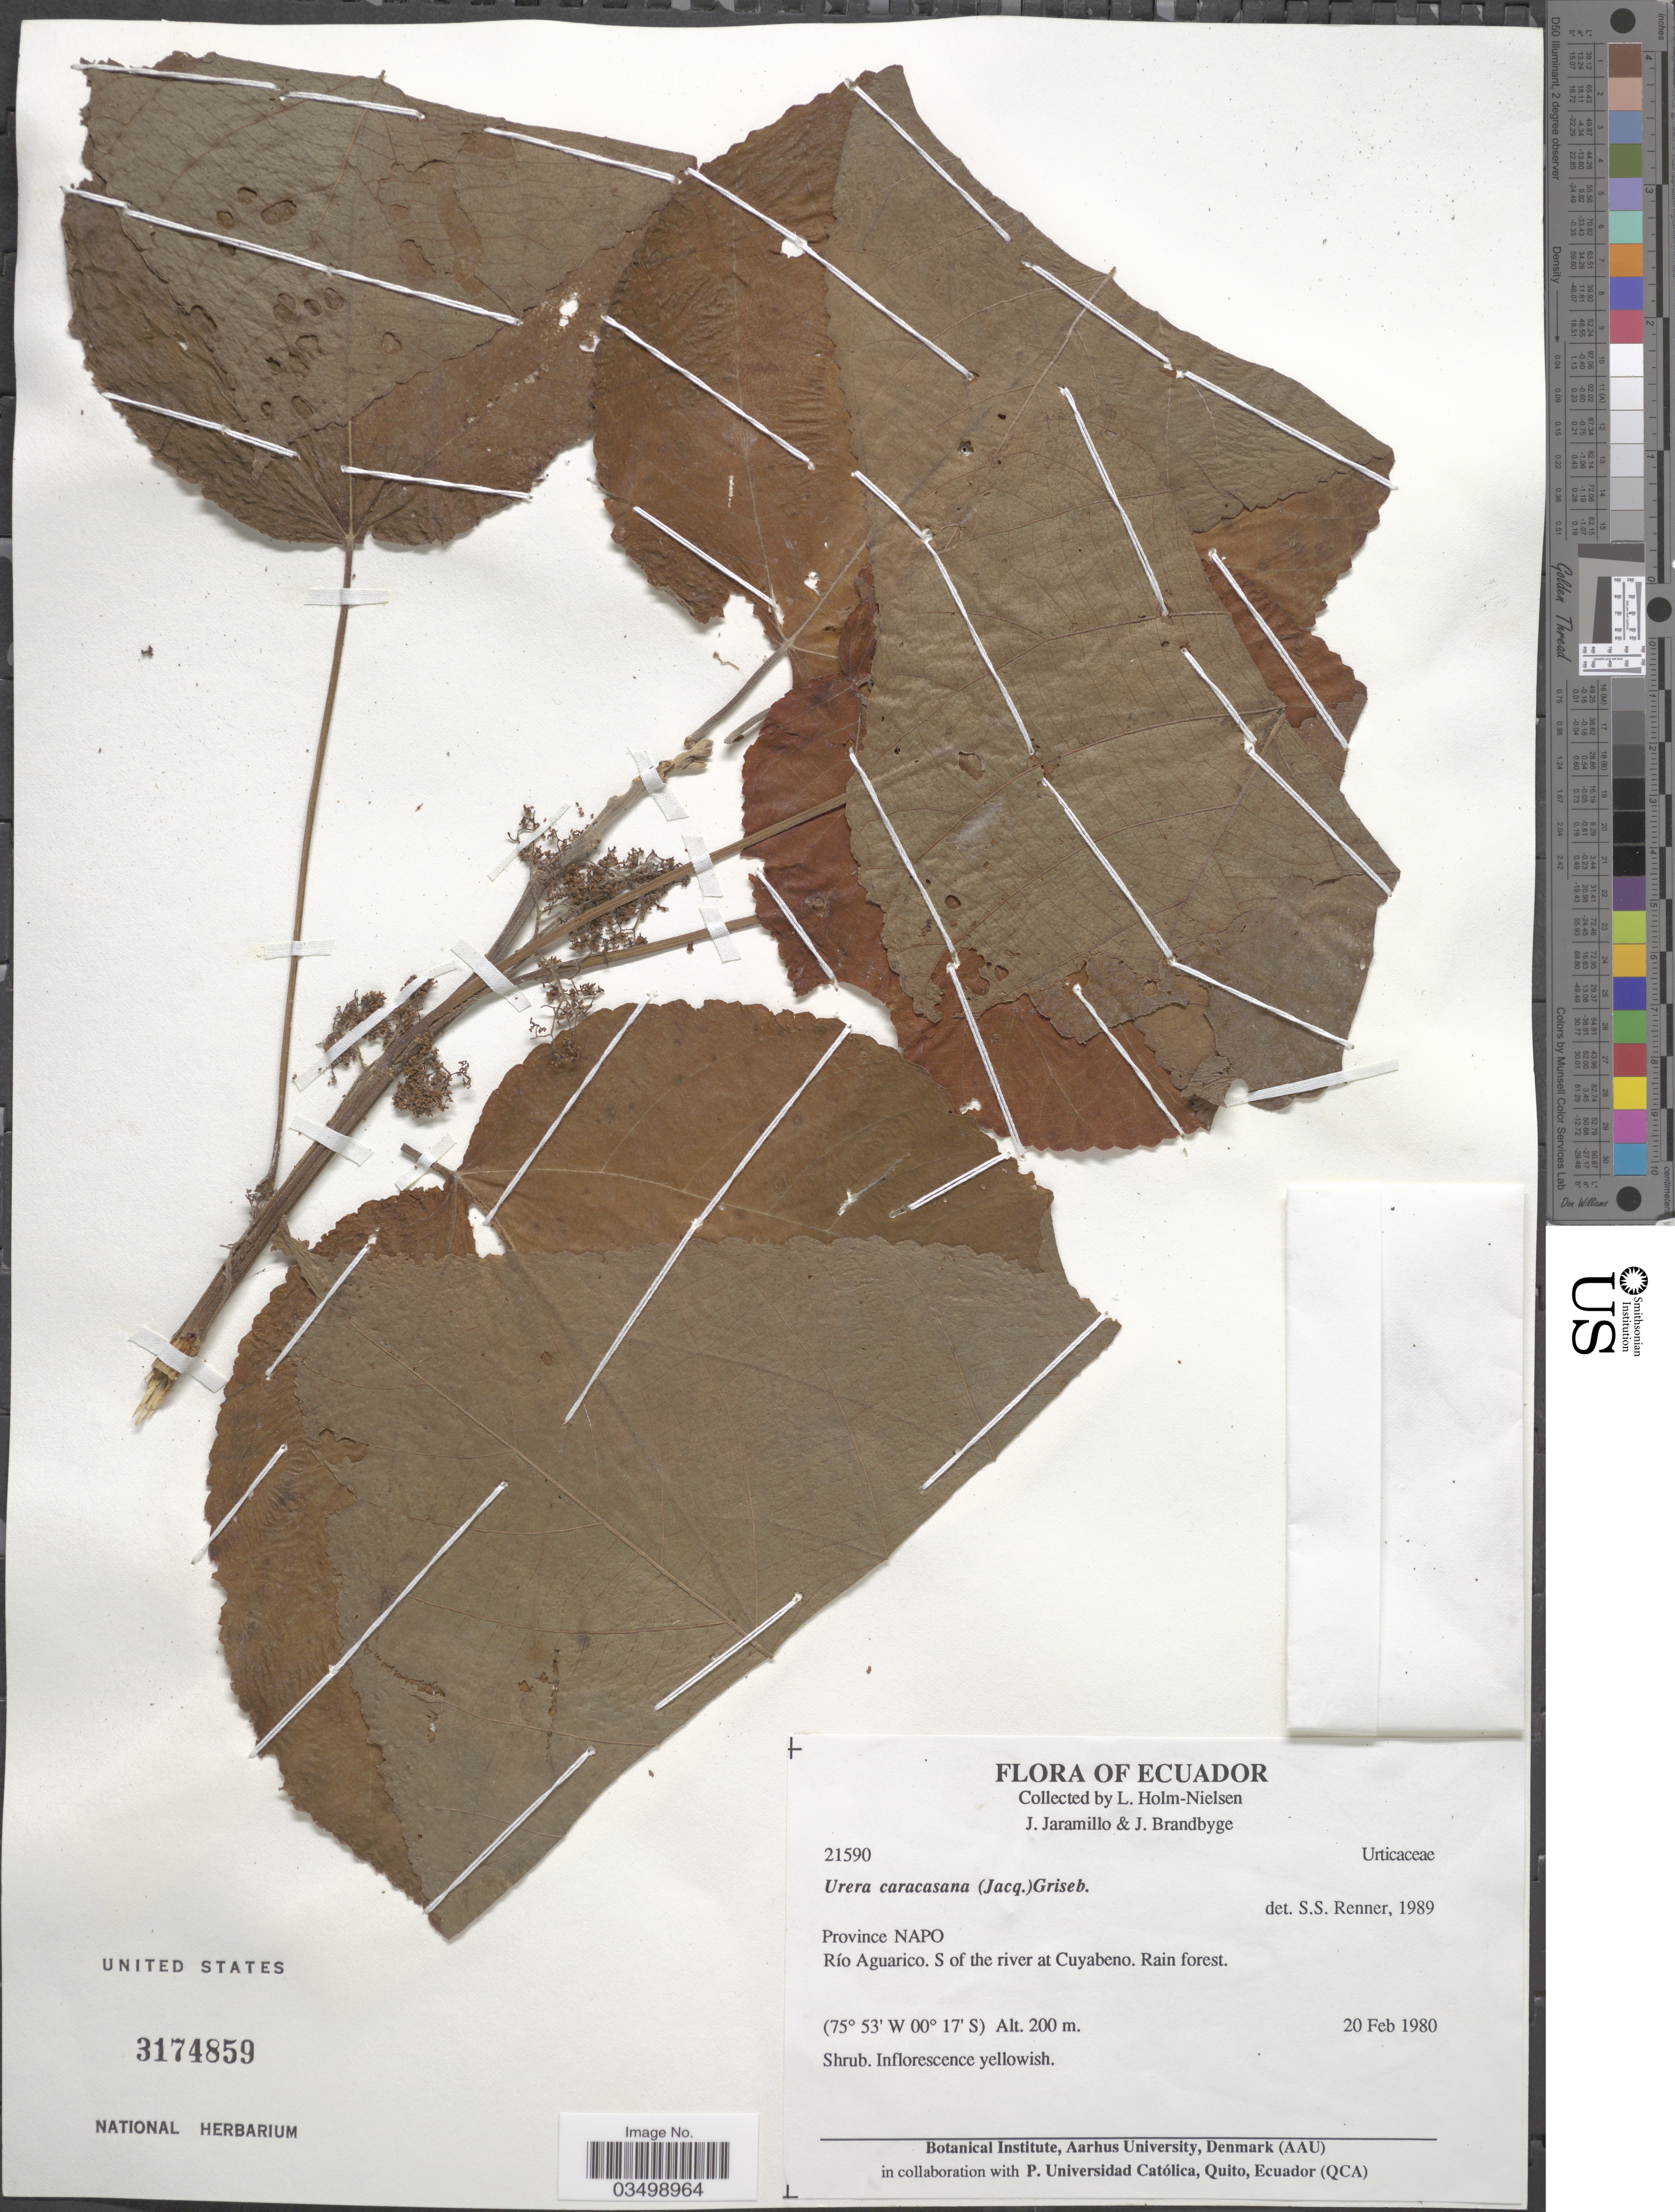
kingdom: Plantae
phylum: Tracheophyta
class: Magnoliopsida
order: Rosales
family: Urticaceae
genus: Urera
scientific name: Urera caracasana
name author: (Jacq.) Gaudich. ex Griseb.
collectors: L. Holm-Nielsen, J. Jaramillo & J. Brandbyge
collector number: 21590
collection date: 1980-02-20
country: Ecuador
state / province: Napo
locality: Río Aguarico. S of the river at Cuyabeno.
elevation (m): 200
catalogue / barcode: US 3174859